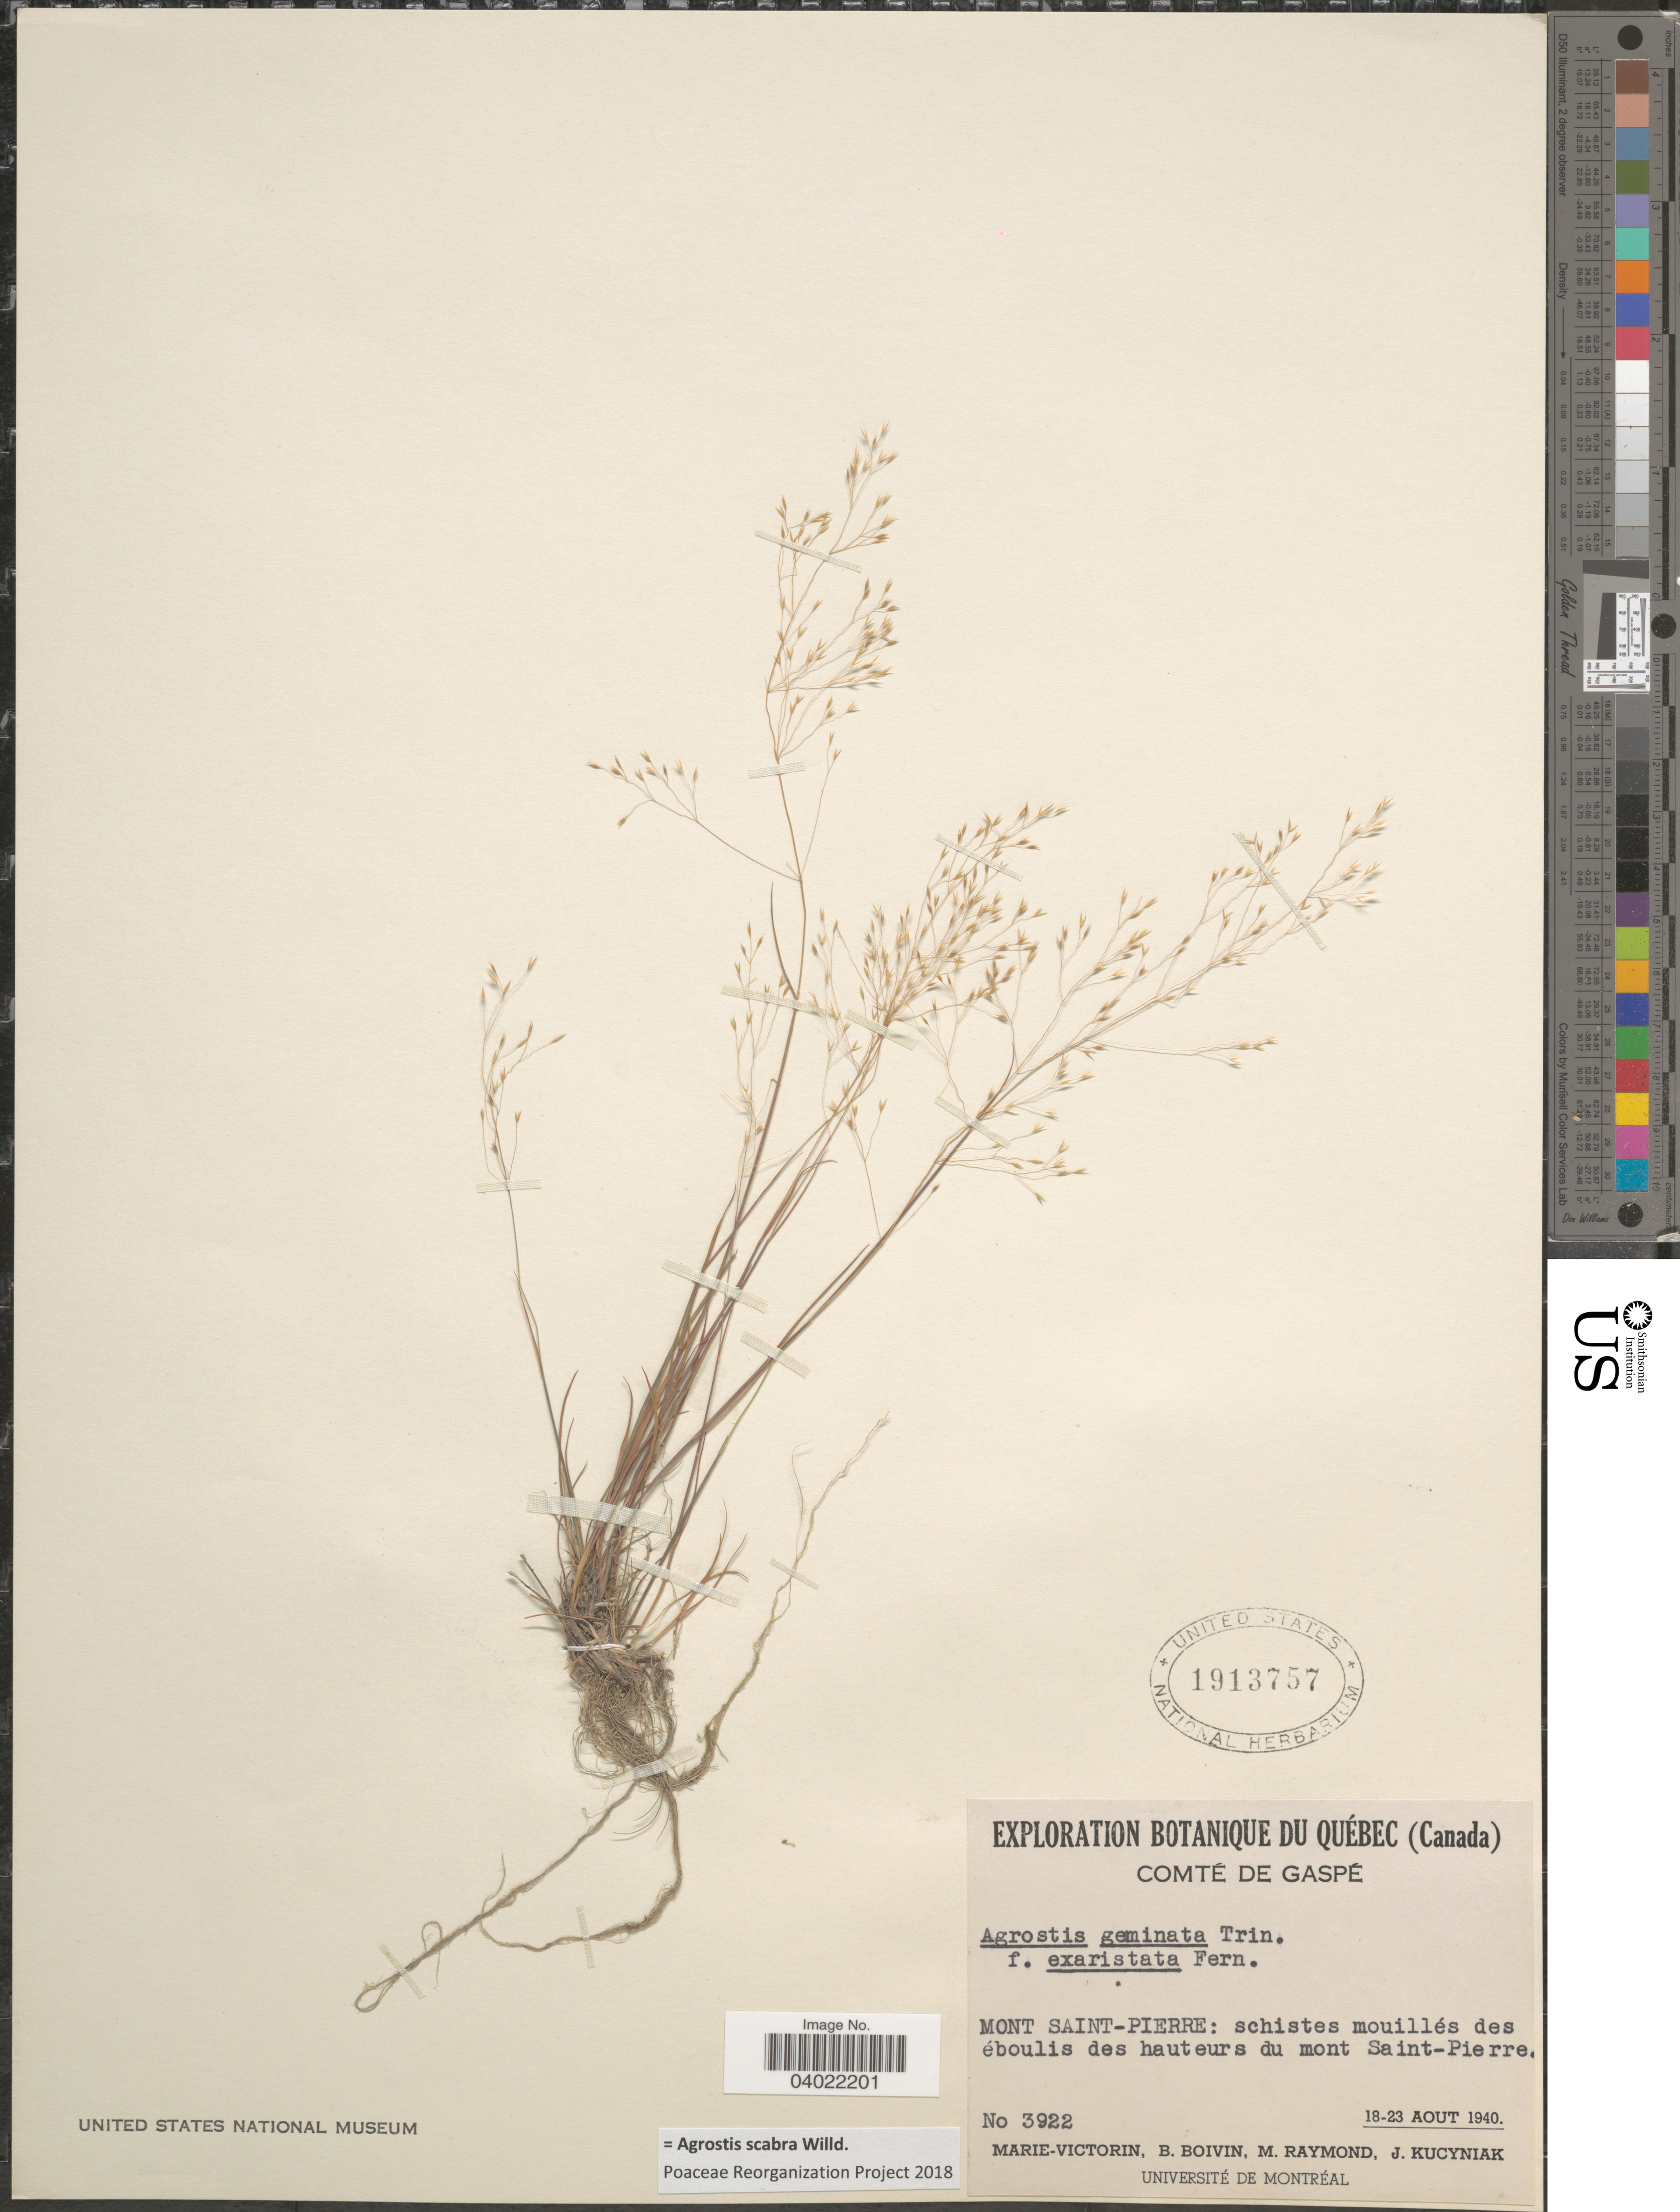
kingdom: Plantae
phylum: Tracheophyta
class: Liliopsida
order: Poales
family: Poaceae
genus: Agrostis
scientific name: Agrostis scabra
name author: Willd.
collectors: -. Marie-Victorin, J. R. B. Boivin, M. Raymond & J. Kucyniak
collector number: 3922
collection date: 1940-08-18/1940-08-23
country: Canada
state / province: Quebec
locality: Comté de Gaspé. Mont Saint-Pierre: schistes mouillés des éboulis des hauteurs du mont Saint-Pierre.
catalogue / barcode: US 1913757